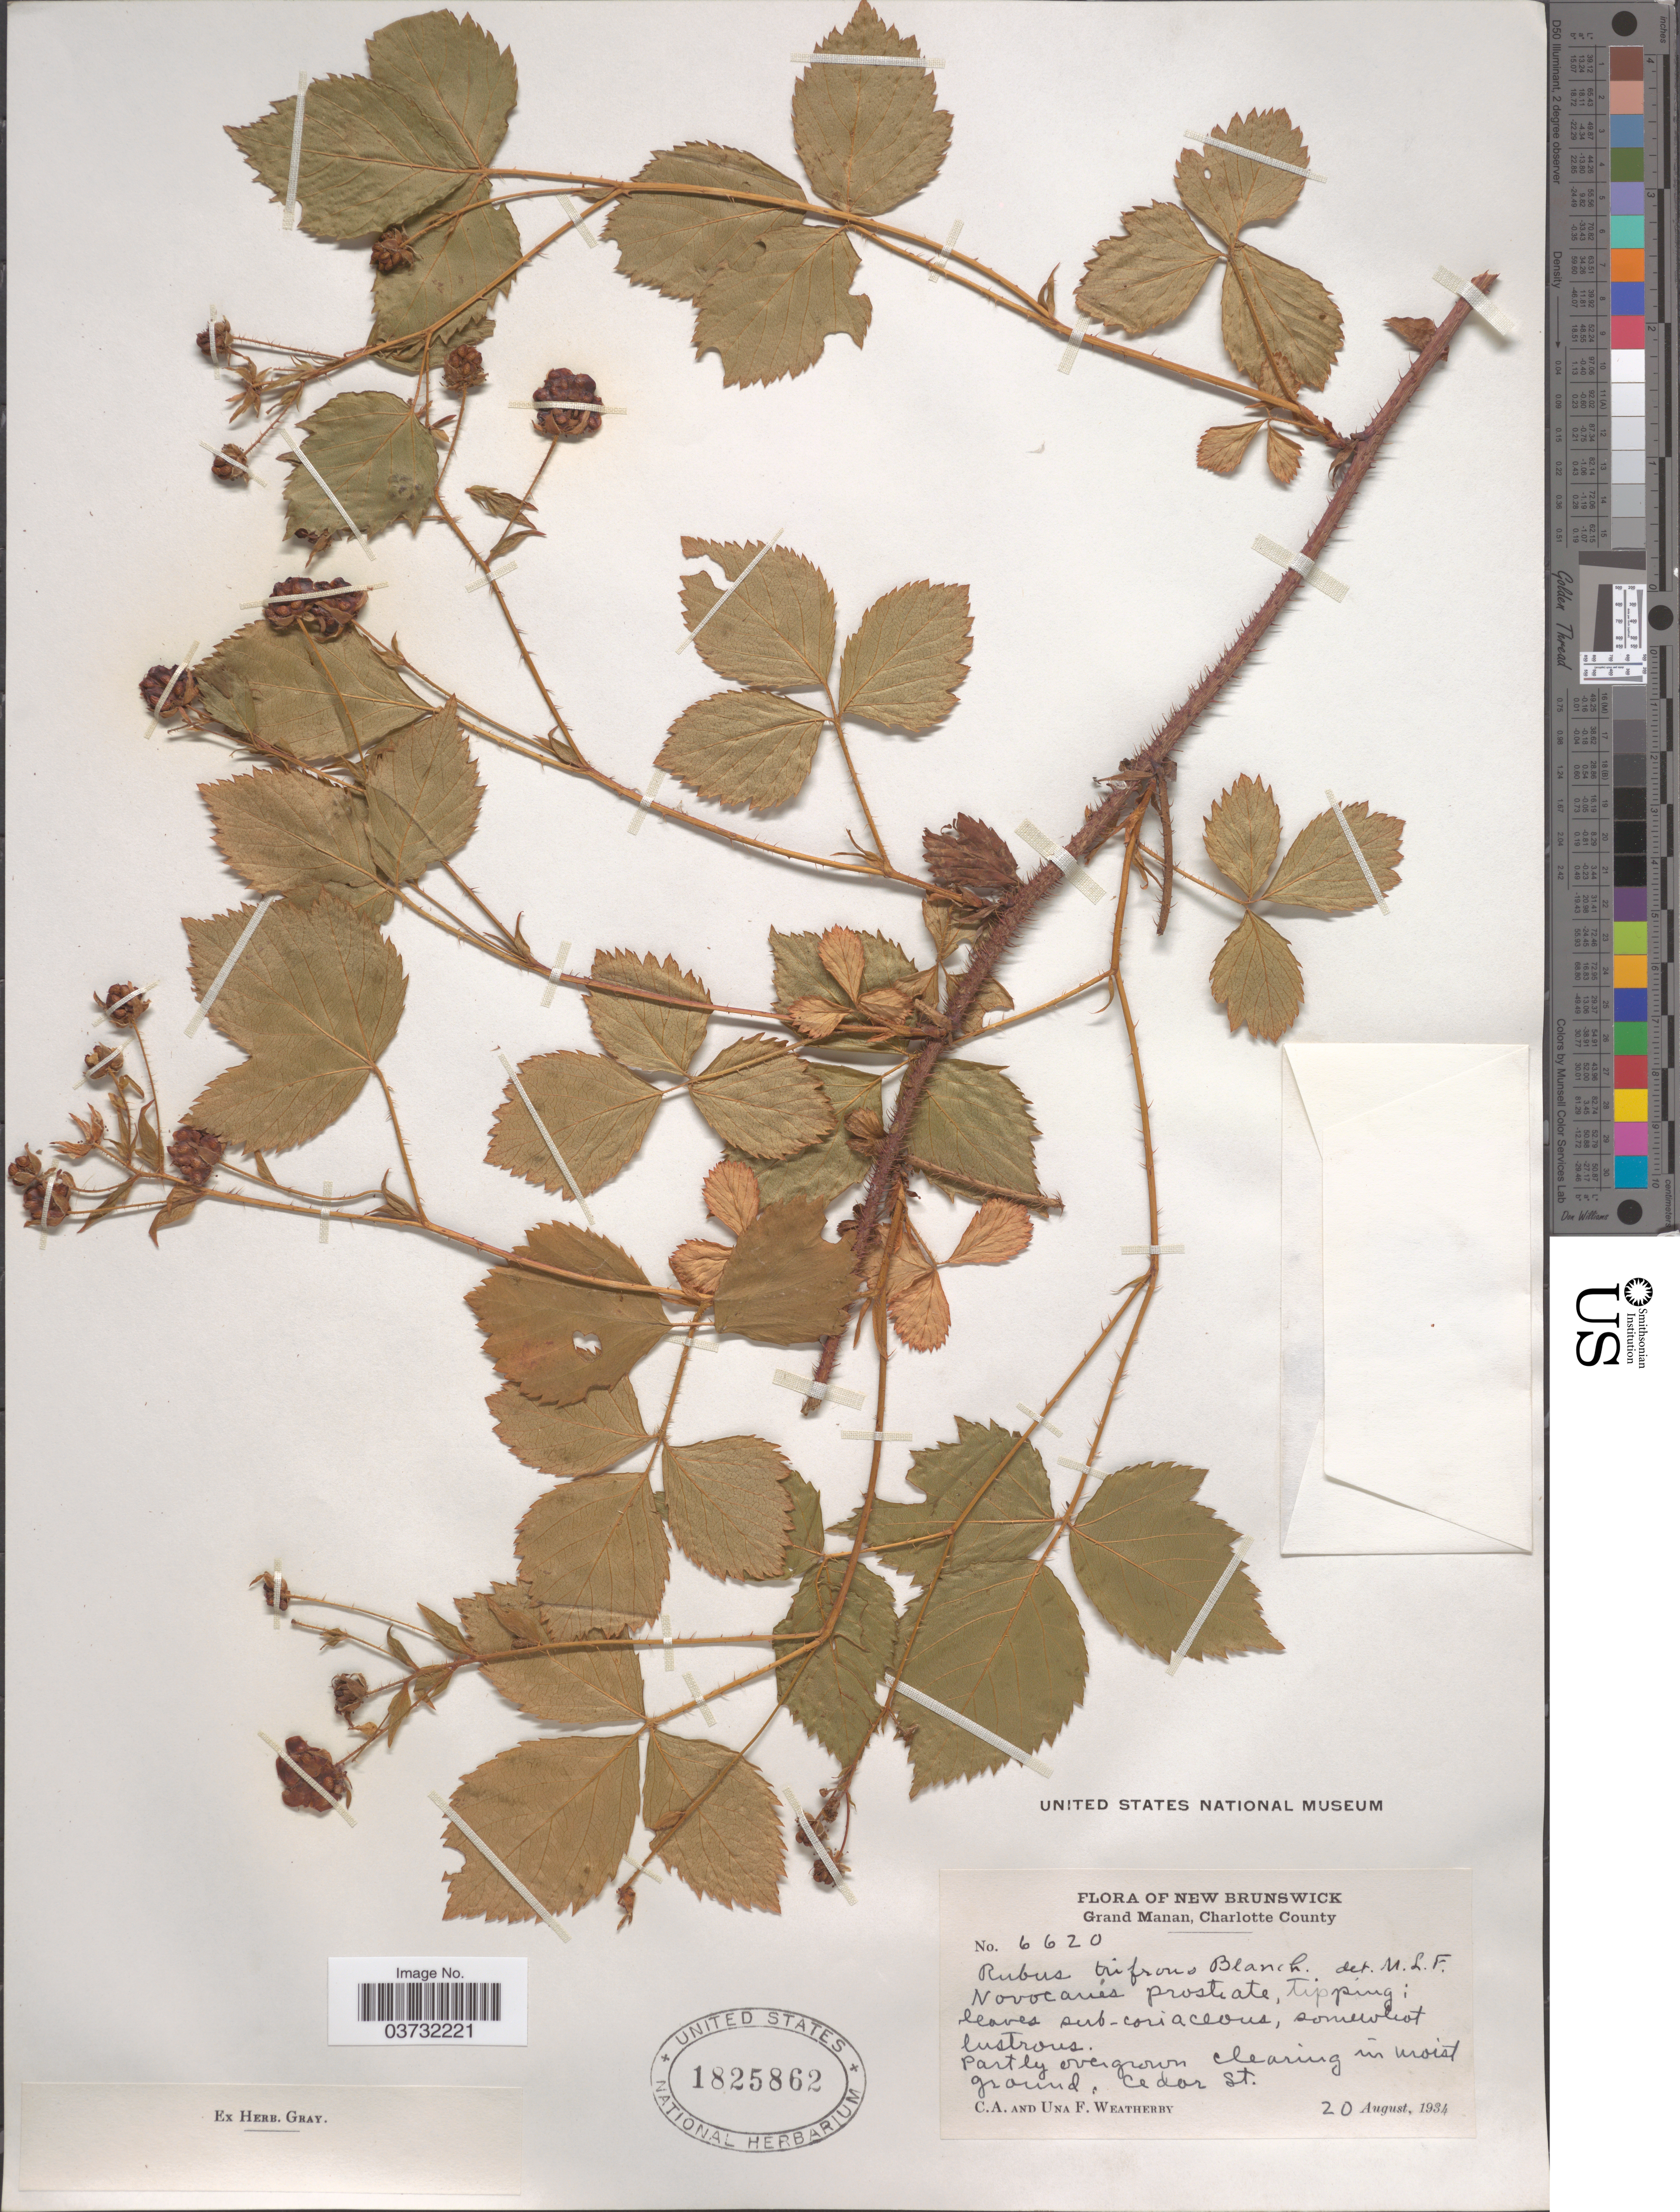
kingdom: Plantae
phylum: Tracheophyta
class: Magnoliopsida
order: Rosales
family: Rosaceae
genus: Rubus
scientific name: Rubus trifrons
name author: Blanch.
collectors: C. A. Weatherby & U. Weatherby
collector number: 6620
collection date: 1934-08-20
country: Canada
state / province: New Brunswick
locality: Grand Manan, Charlotte County. Cedar St.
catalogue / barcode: US 1825862